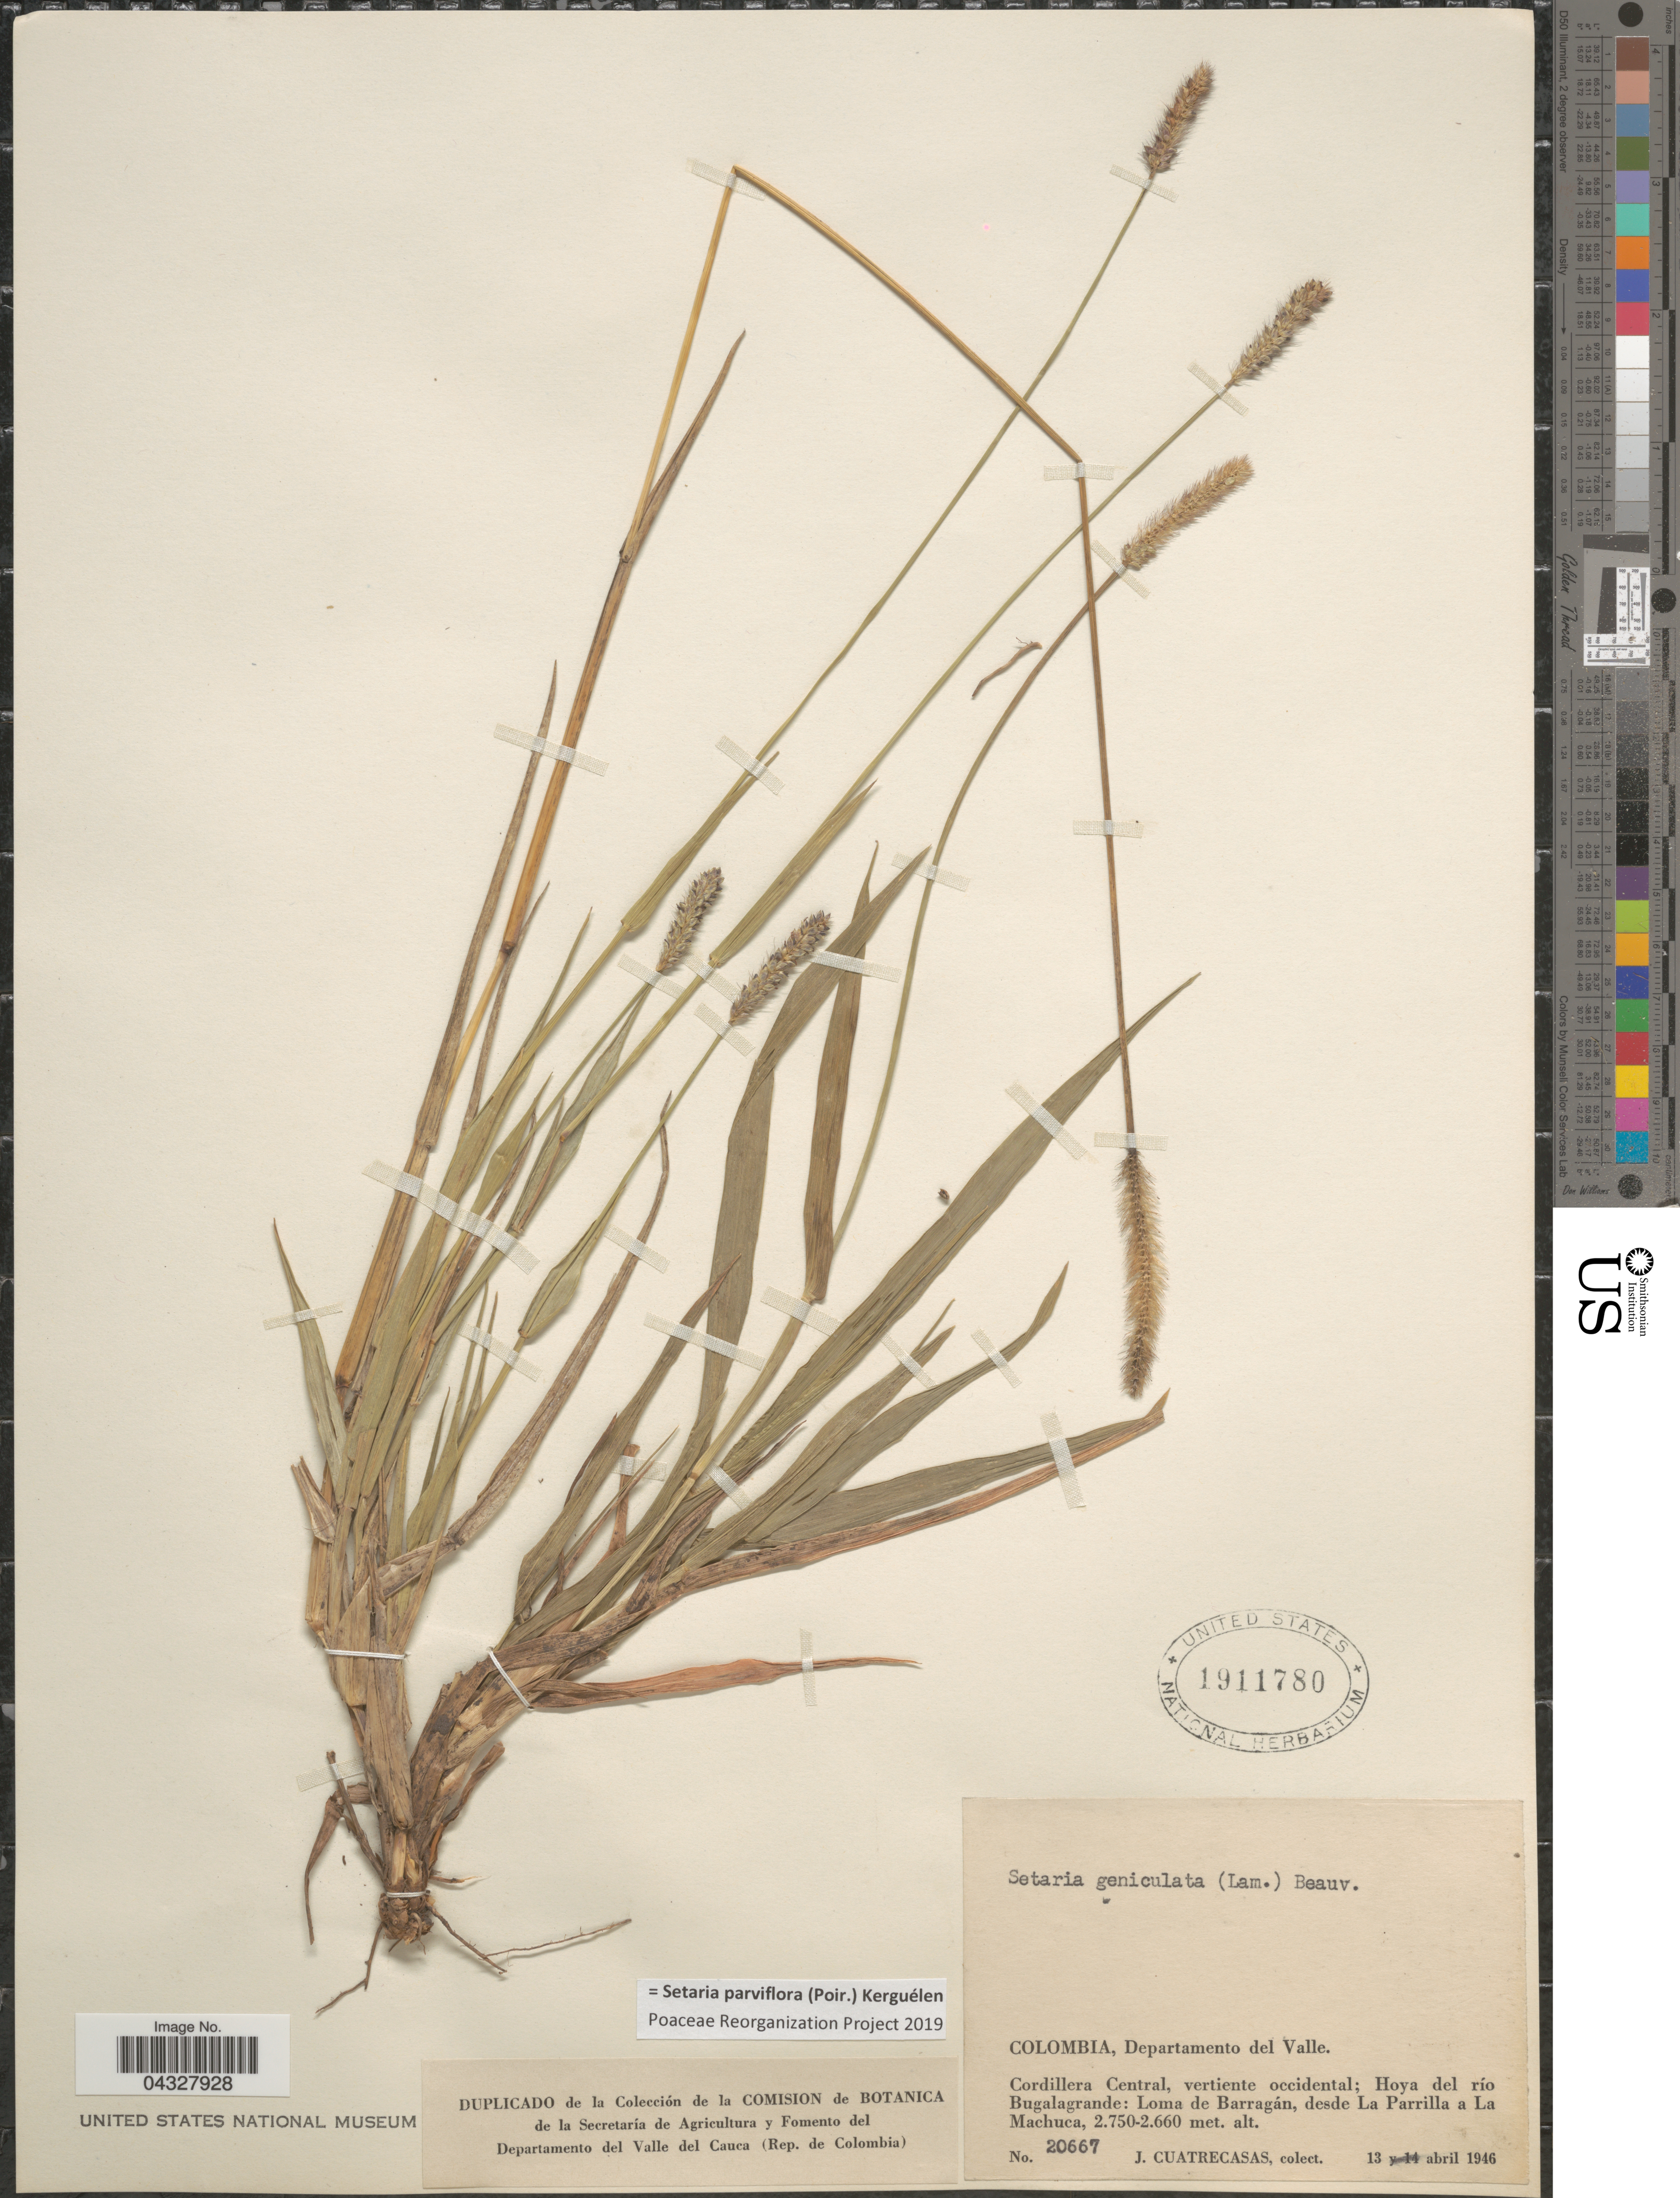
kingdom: Plantae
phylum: Tracheophyta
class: Liliopsida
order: Poales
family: Poaceae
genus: Setaria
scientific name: Setaria parviflora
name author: (Poir.) Kerguélen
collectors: J. Cuatrecasas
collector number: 20667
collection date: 1946-04-13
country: Colombia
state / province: Valle del Cauca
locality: Departamento del Valle. Cordillera Central, vertiente occidental; Hoya del río Bugalagrande: Loma de Barragán, desde La Parrilla a La Machuca.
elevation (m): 2660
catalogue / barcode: US 1911780